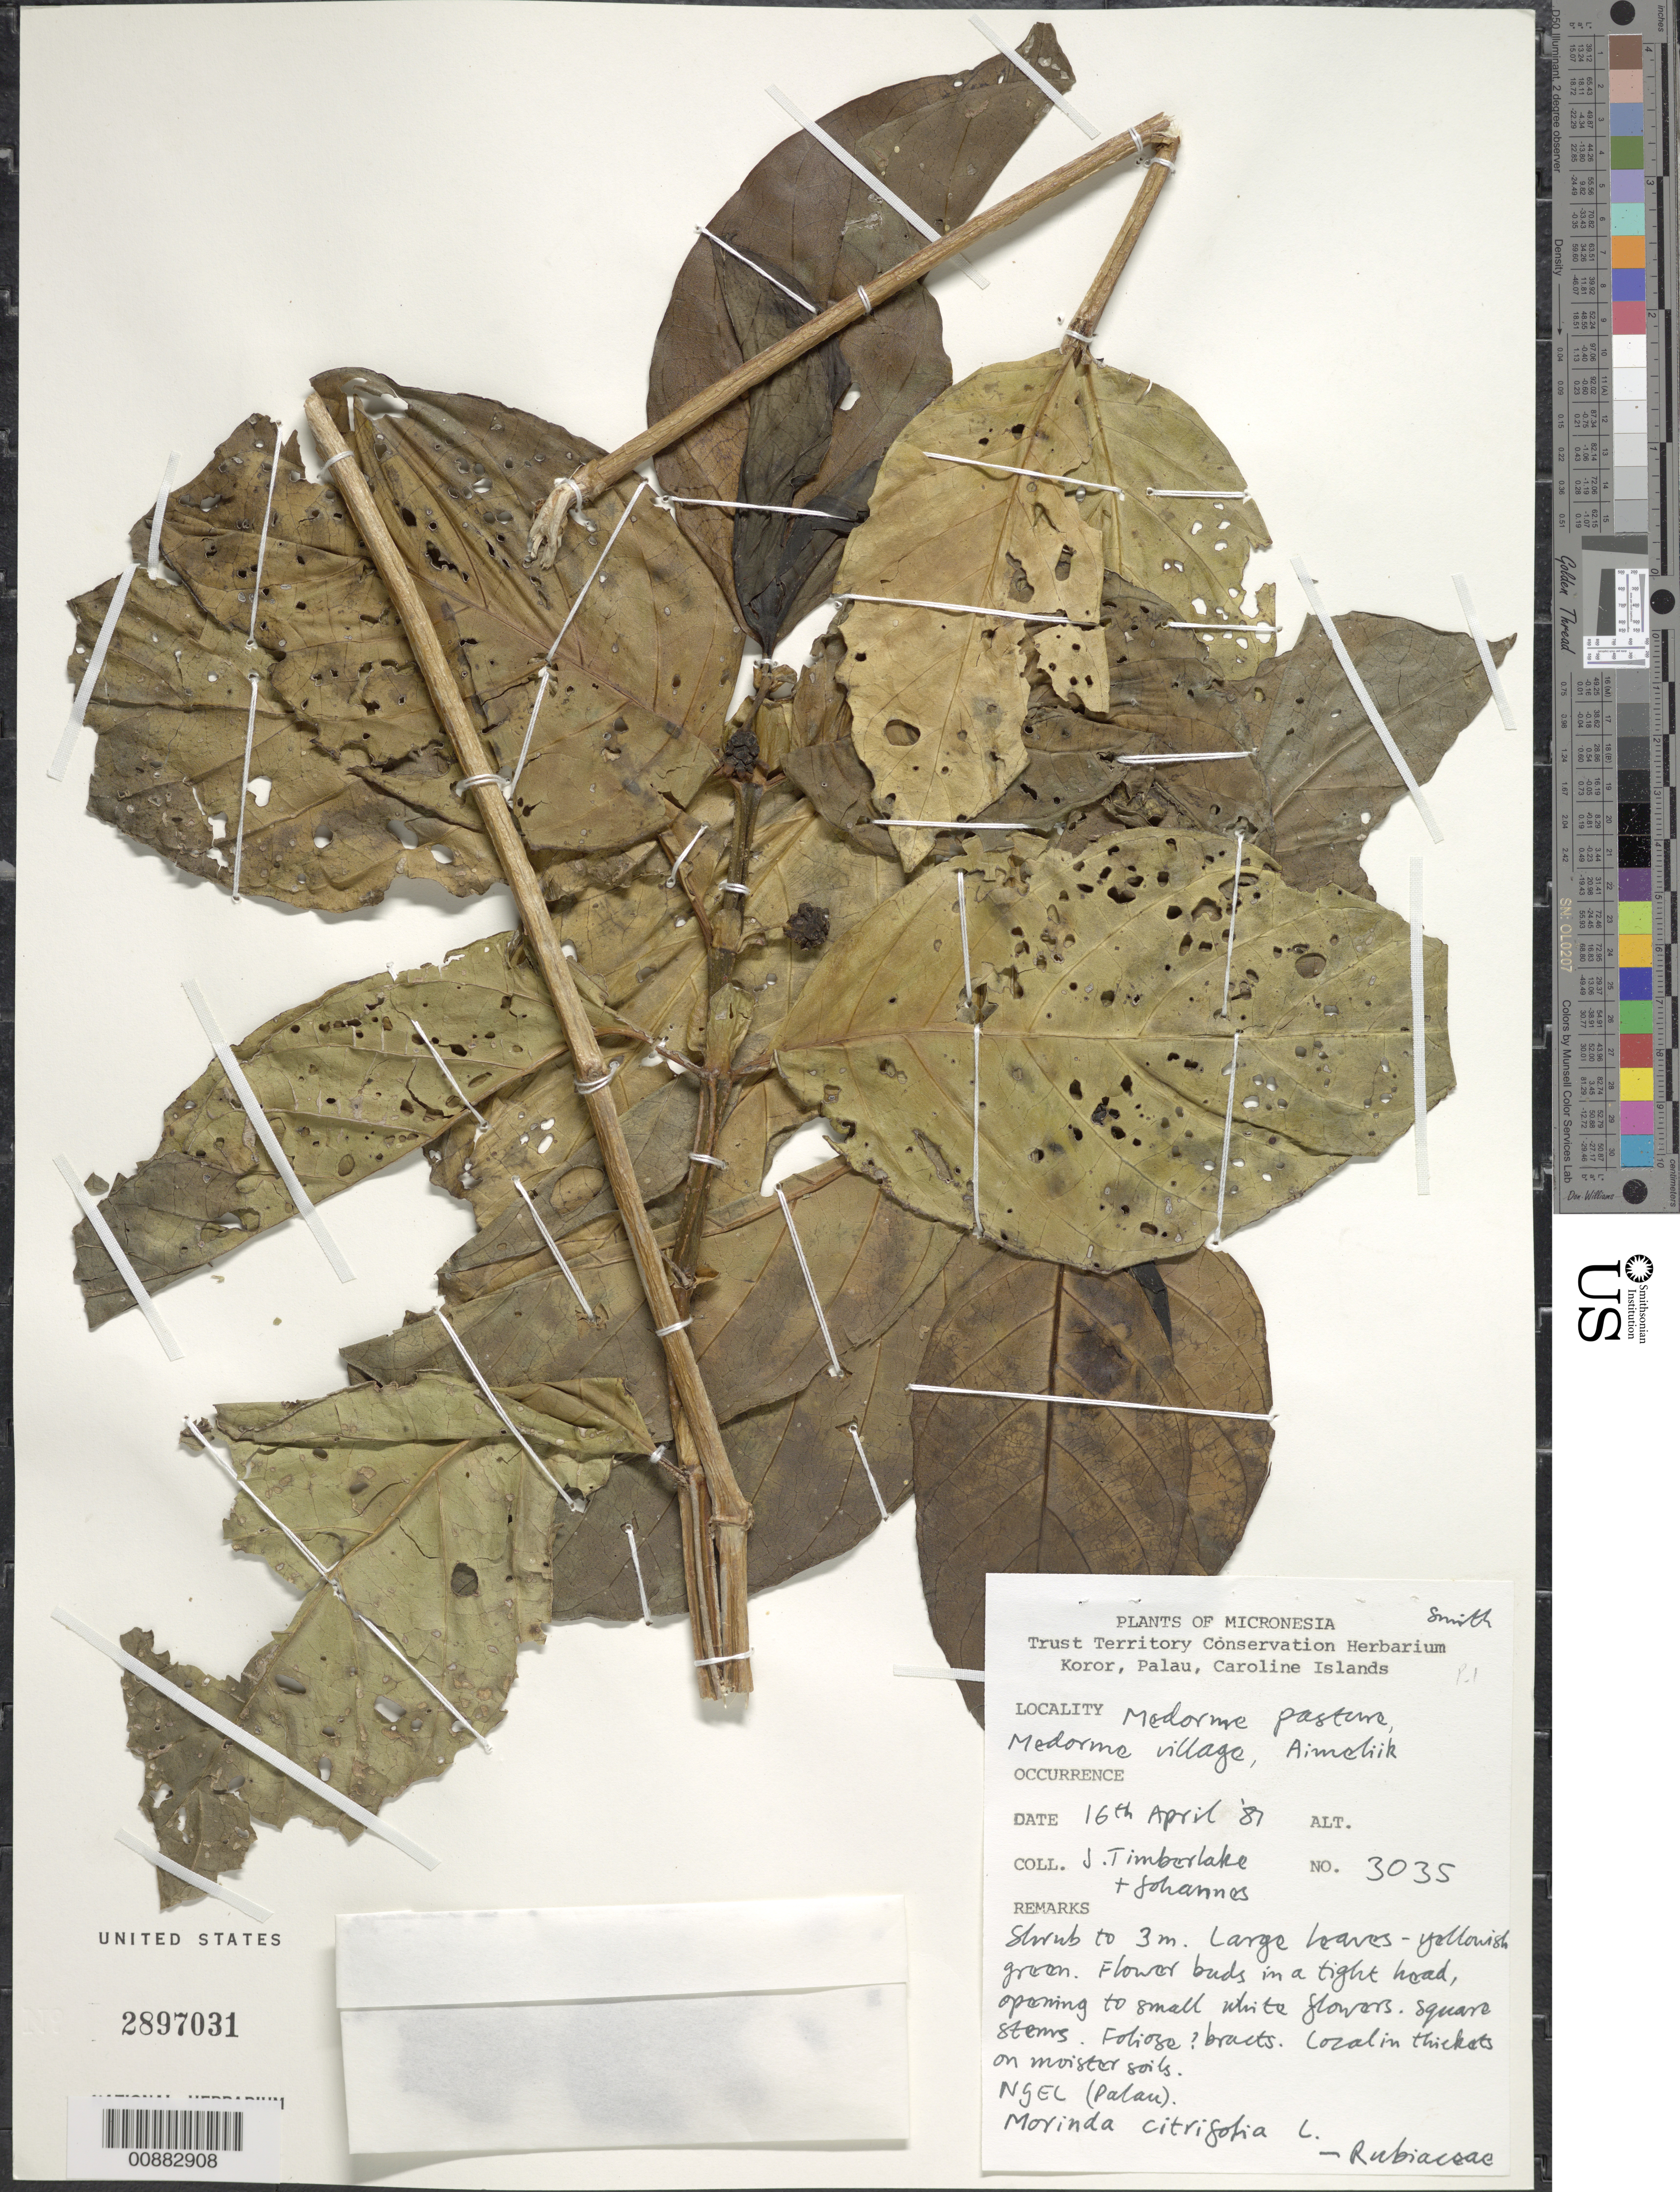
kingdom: Plantae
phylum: Tracheophyta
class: Magnoliopsida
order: Gentianales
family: Rubiaceae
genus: Morinda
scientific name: Morinda citrifolia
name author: L.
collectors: W. J. de Wilde & B. E. de Wilde-Duyfjes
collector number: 3035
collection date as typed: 14 Jun 1972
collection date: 1972-06-14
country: Indonesia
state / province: Sumatra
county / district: Sumatera Utara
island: Sumatra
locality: Near tributary of Lau Ketambe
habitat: local in thickets on moister soils.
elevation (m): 200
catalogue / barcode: US 2897031